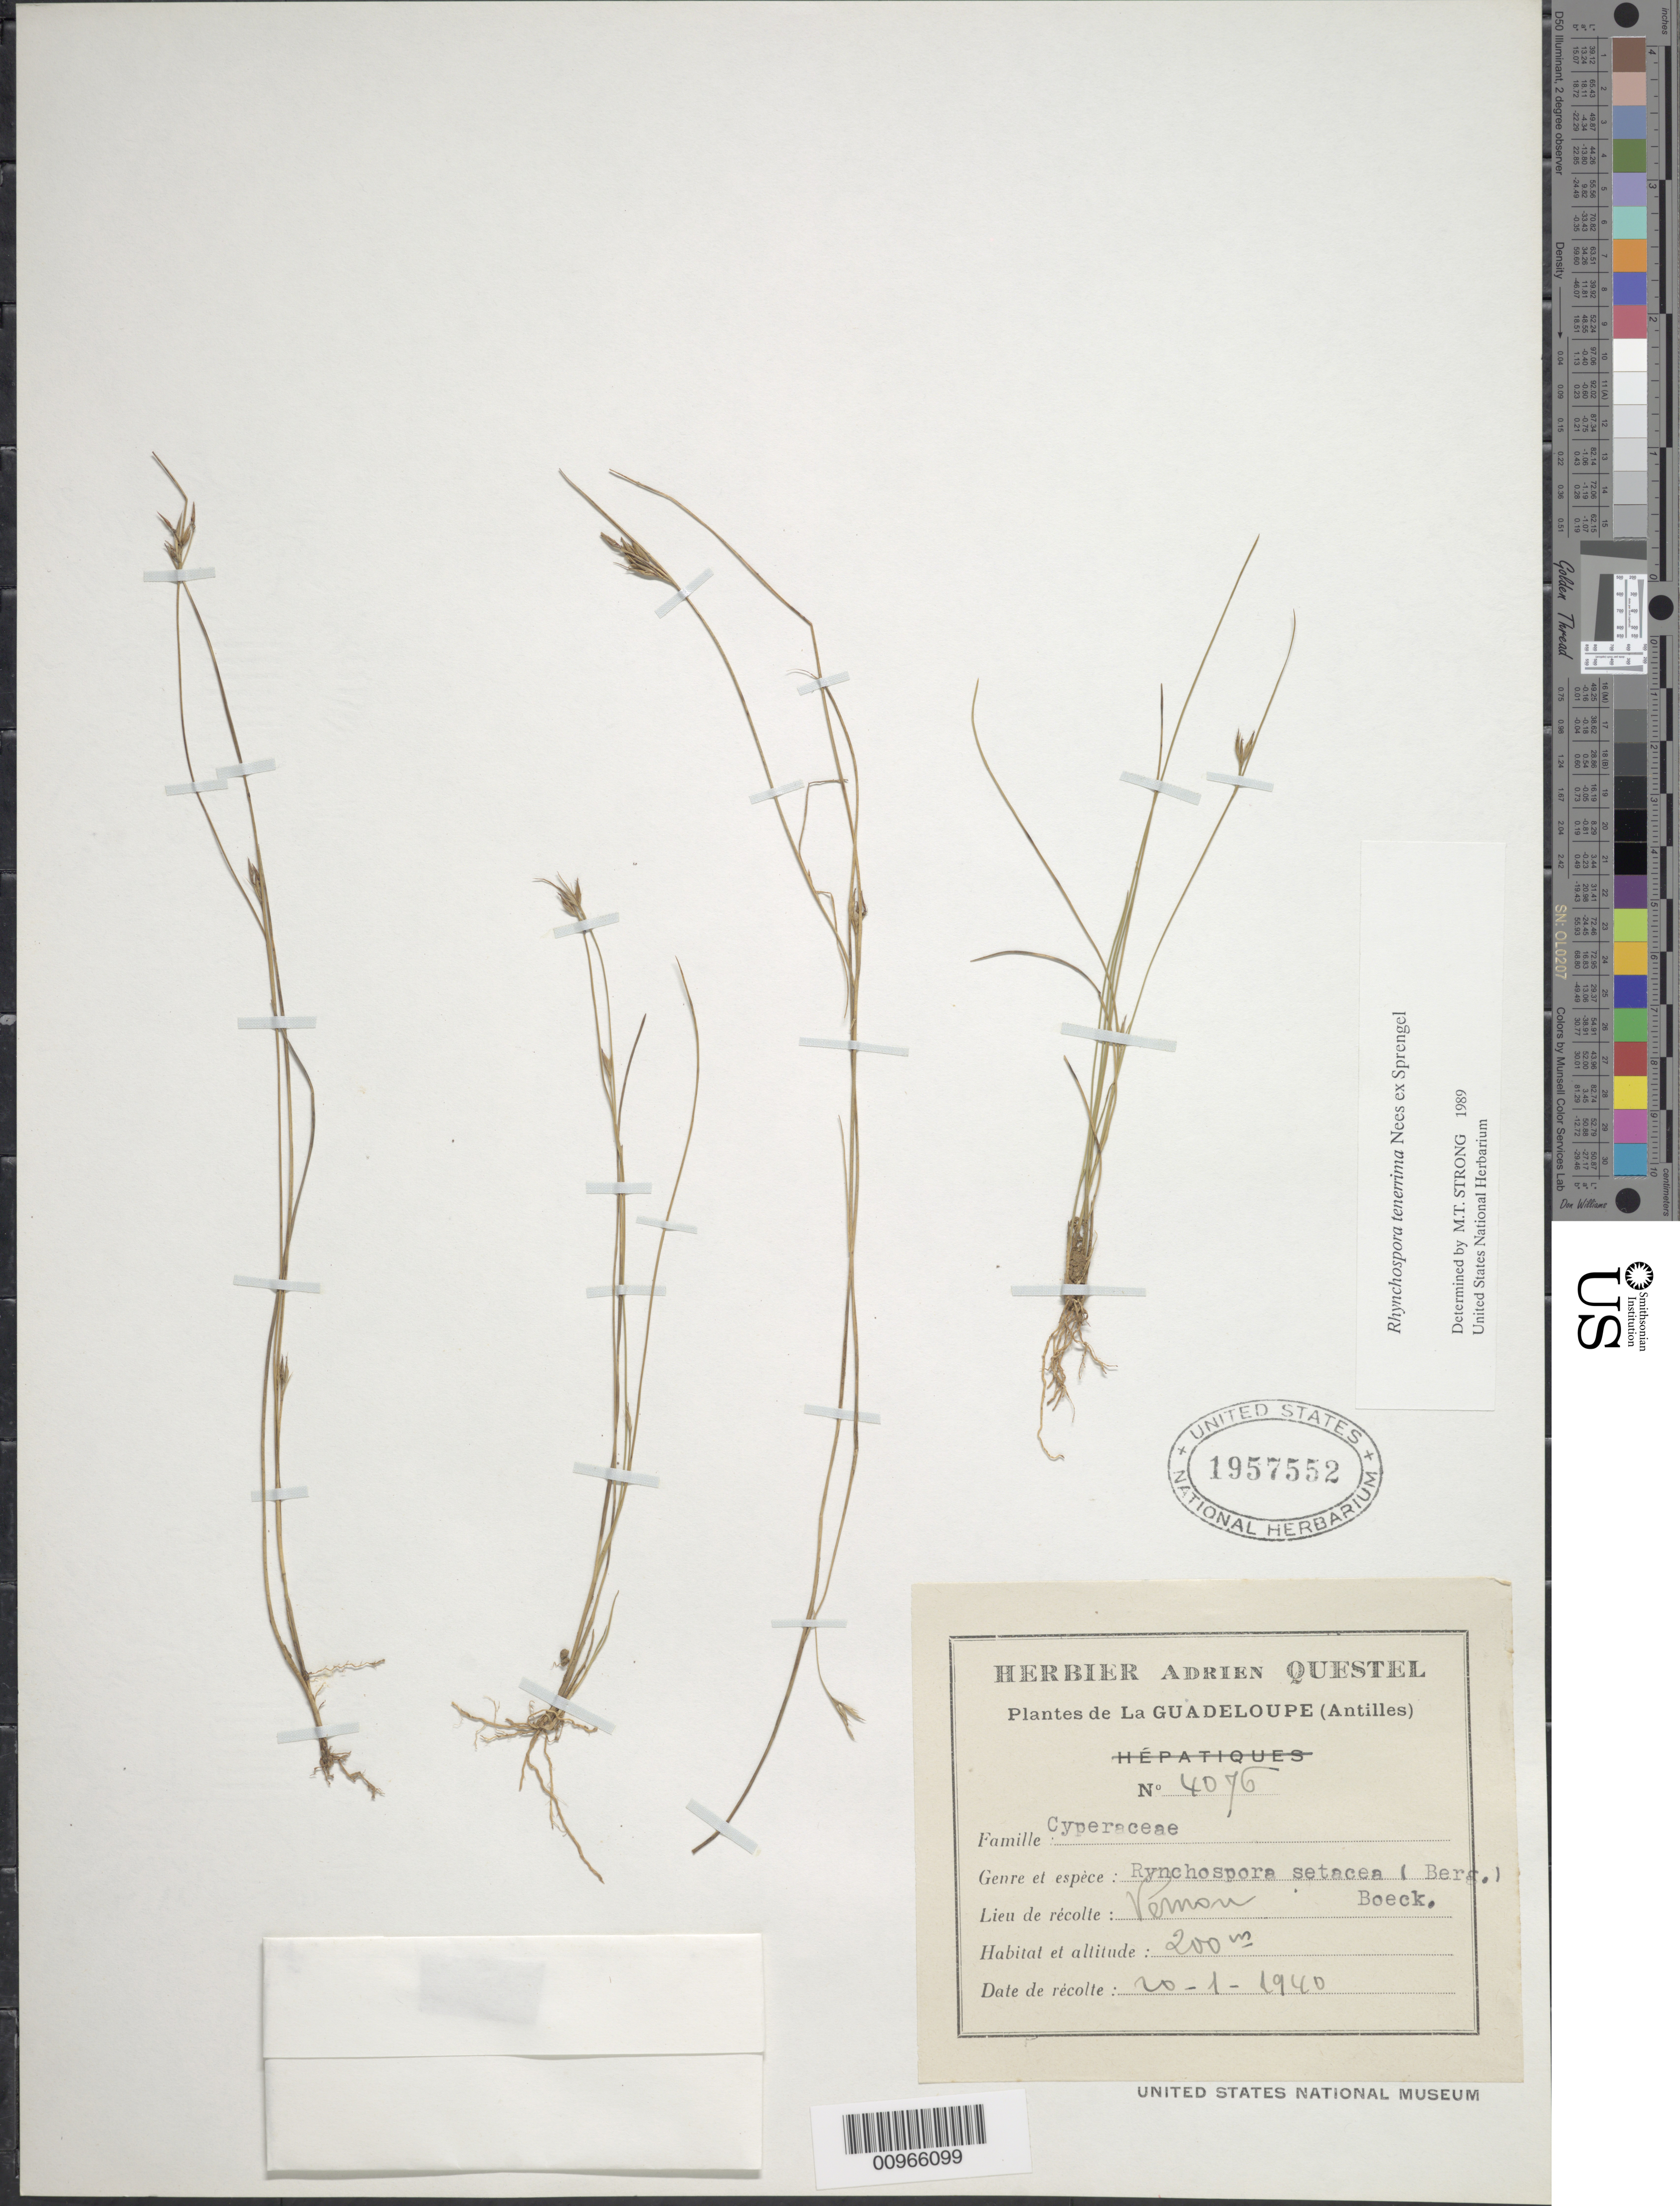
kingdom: Plantae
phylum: Tracheophyta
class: Liliopsida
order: Poales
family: Cyperaceae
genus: Rhynchospora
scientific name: Rhynchospora tenerrima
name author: Nees ex Spreng.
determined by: Strong, M. T., (US), Smithsonian Institution - National Museum of Natural History (UNITED STATES)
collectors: A. Questel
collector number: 4076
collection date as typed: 20 Jan 1940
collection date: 1940-01-20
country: Guadeloupe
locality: Vérnon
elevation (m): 200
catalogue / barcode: US 1957552